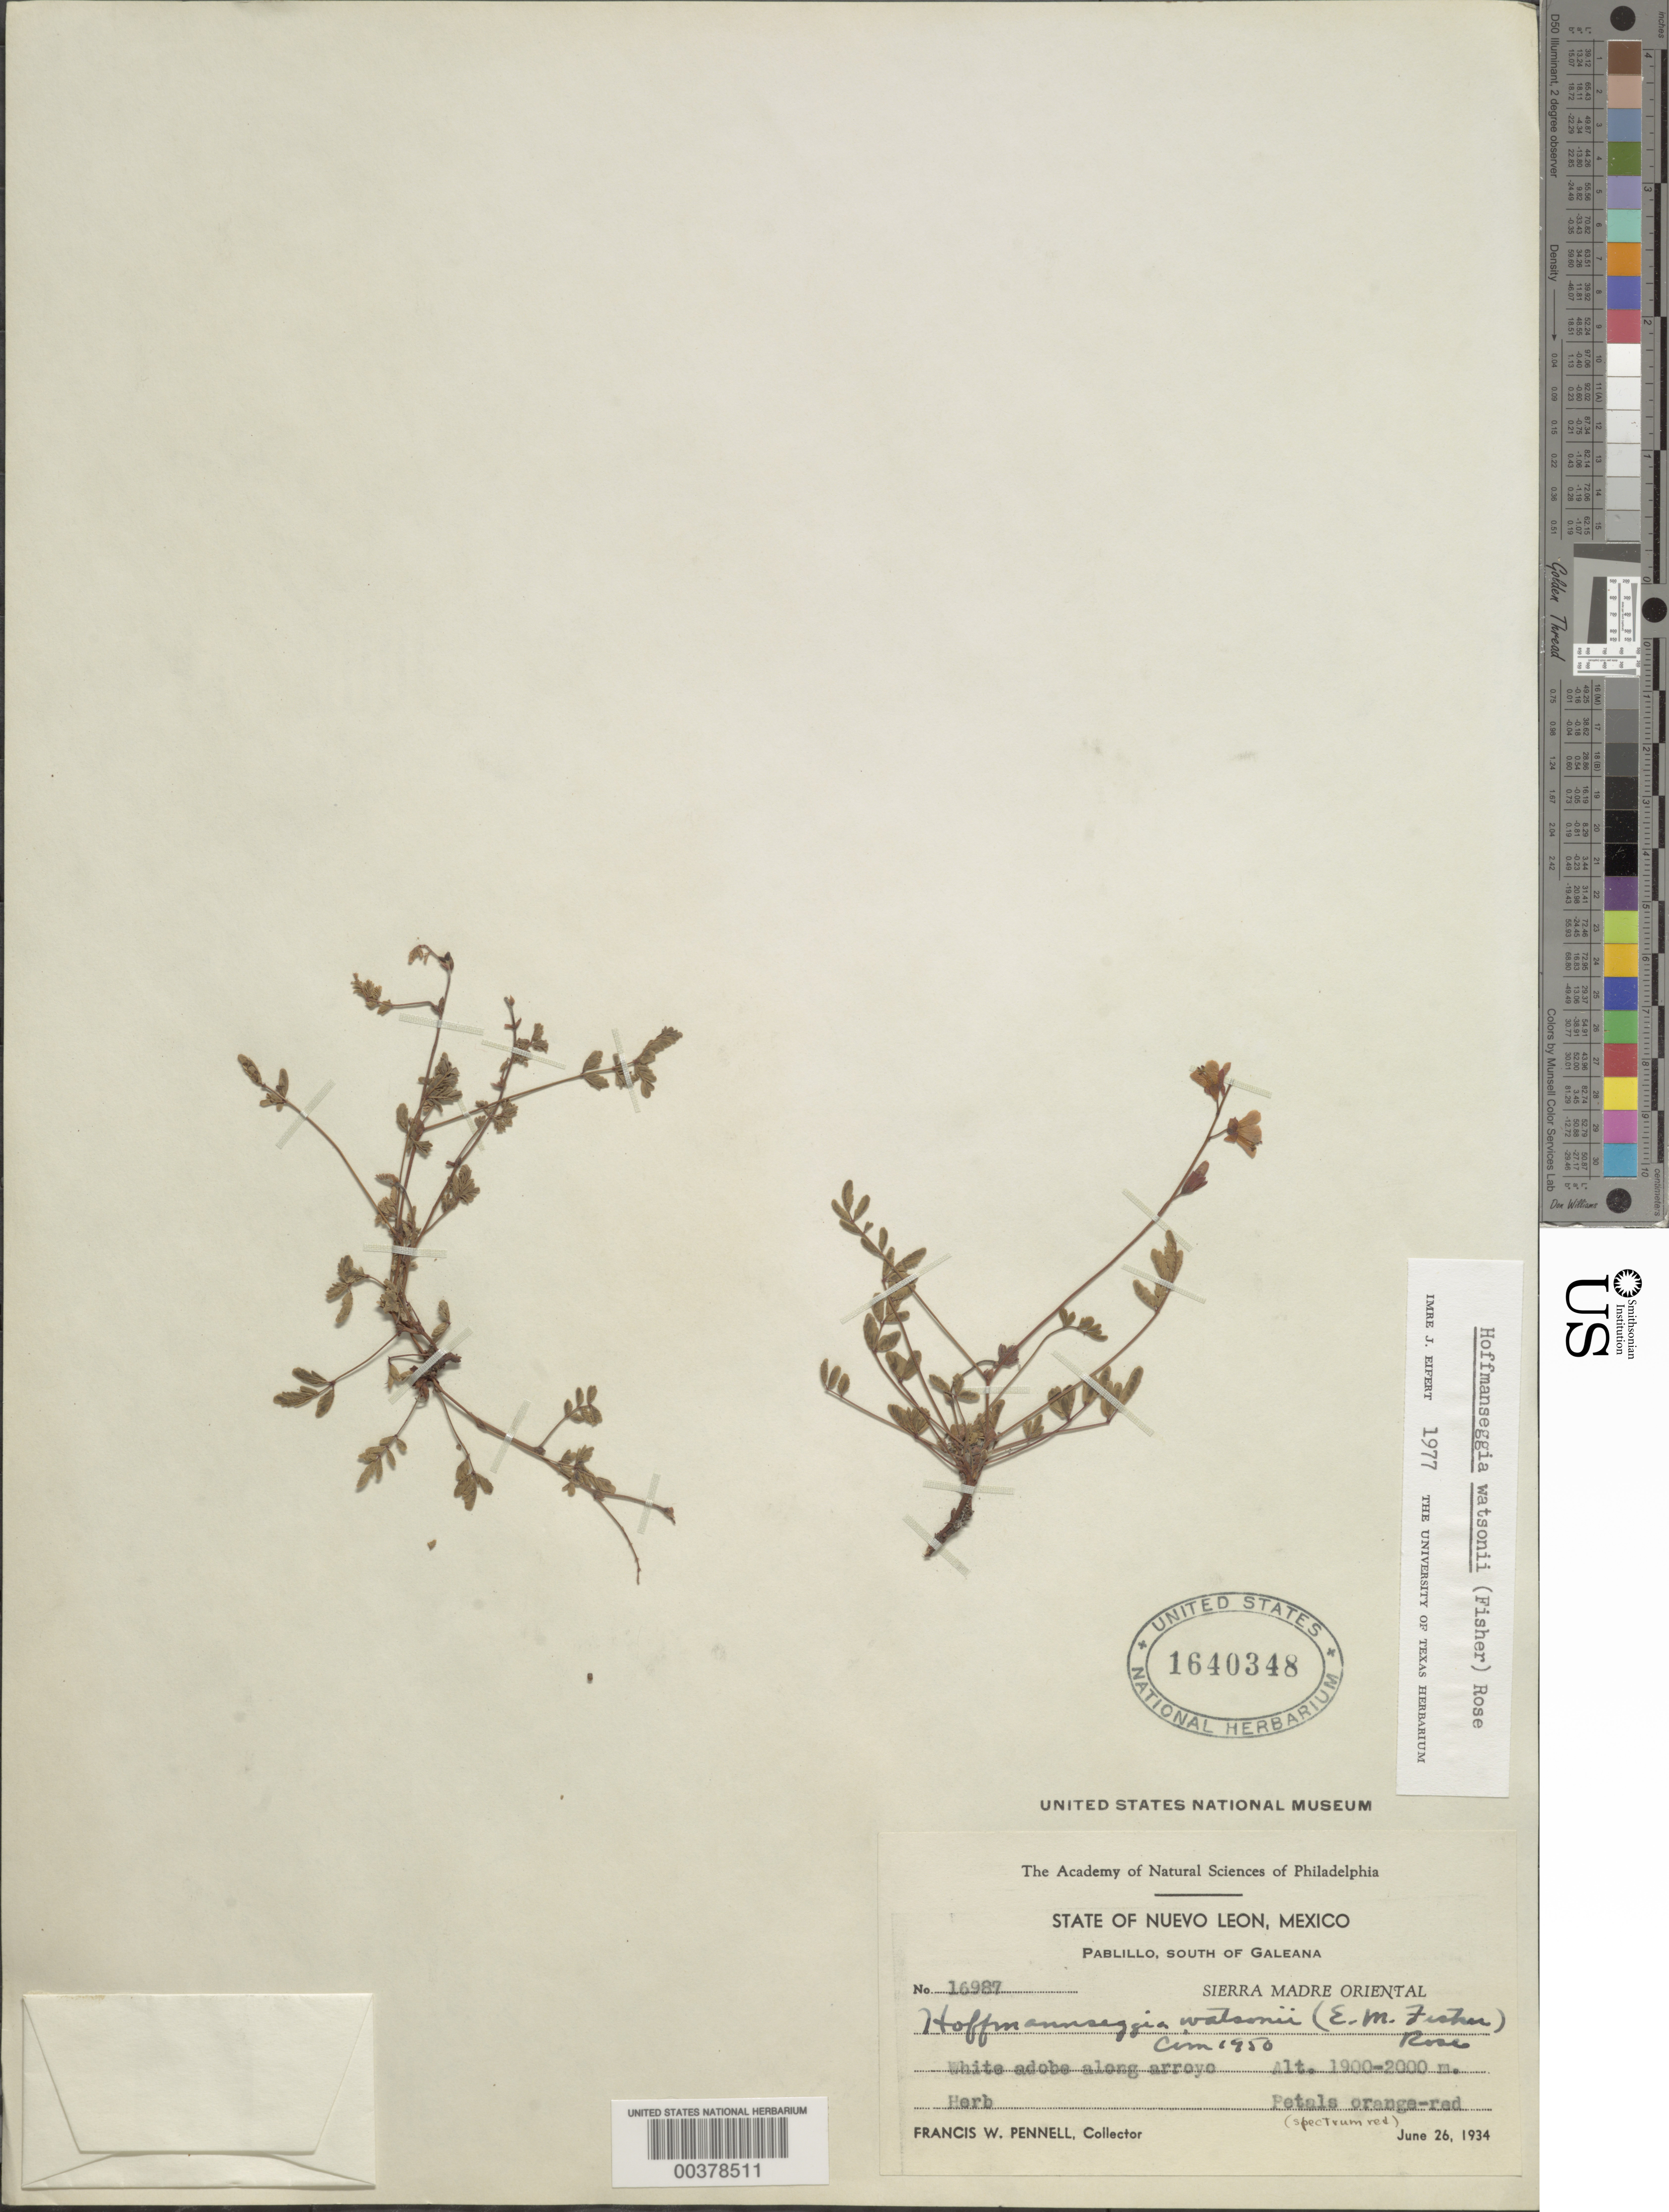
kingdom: Plantae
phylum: Tracheophyta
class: Magnoliopsida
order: Fabales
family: Fabaceae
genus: Hoffmannseggia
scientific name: Hoffmannseggia watsonii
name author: (Fisher) Rose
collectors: F. W. Pennell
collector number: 16987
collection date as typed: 26 Jun 1934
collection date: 1934-06-26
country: Mexico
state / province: Nuevo León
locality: Pabilillo, S of Galeana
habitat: Along arroyo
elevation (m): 1900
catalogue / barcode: US 1640348